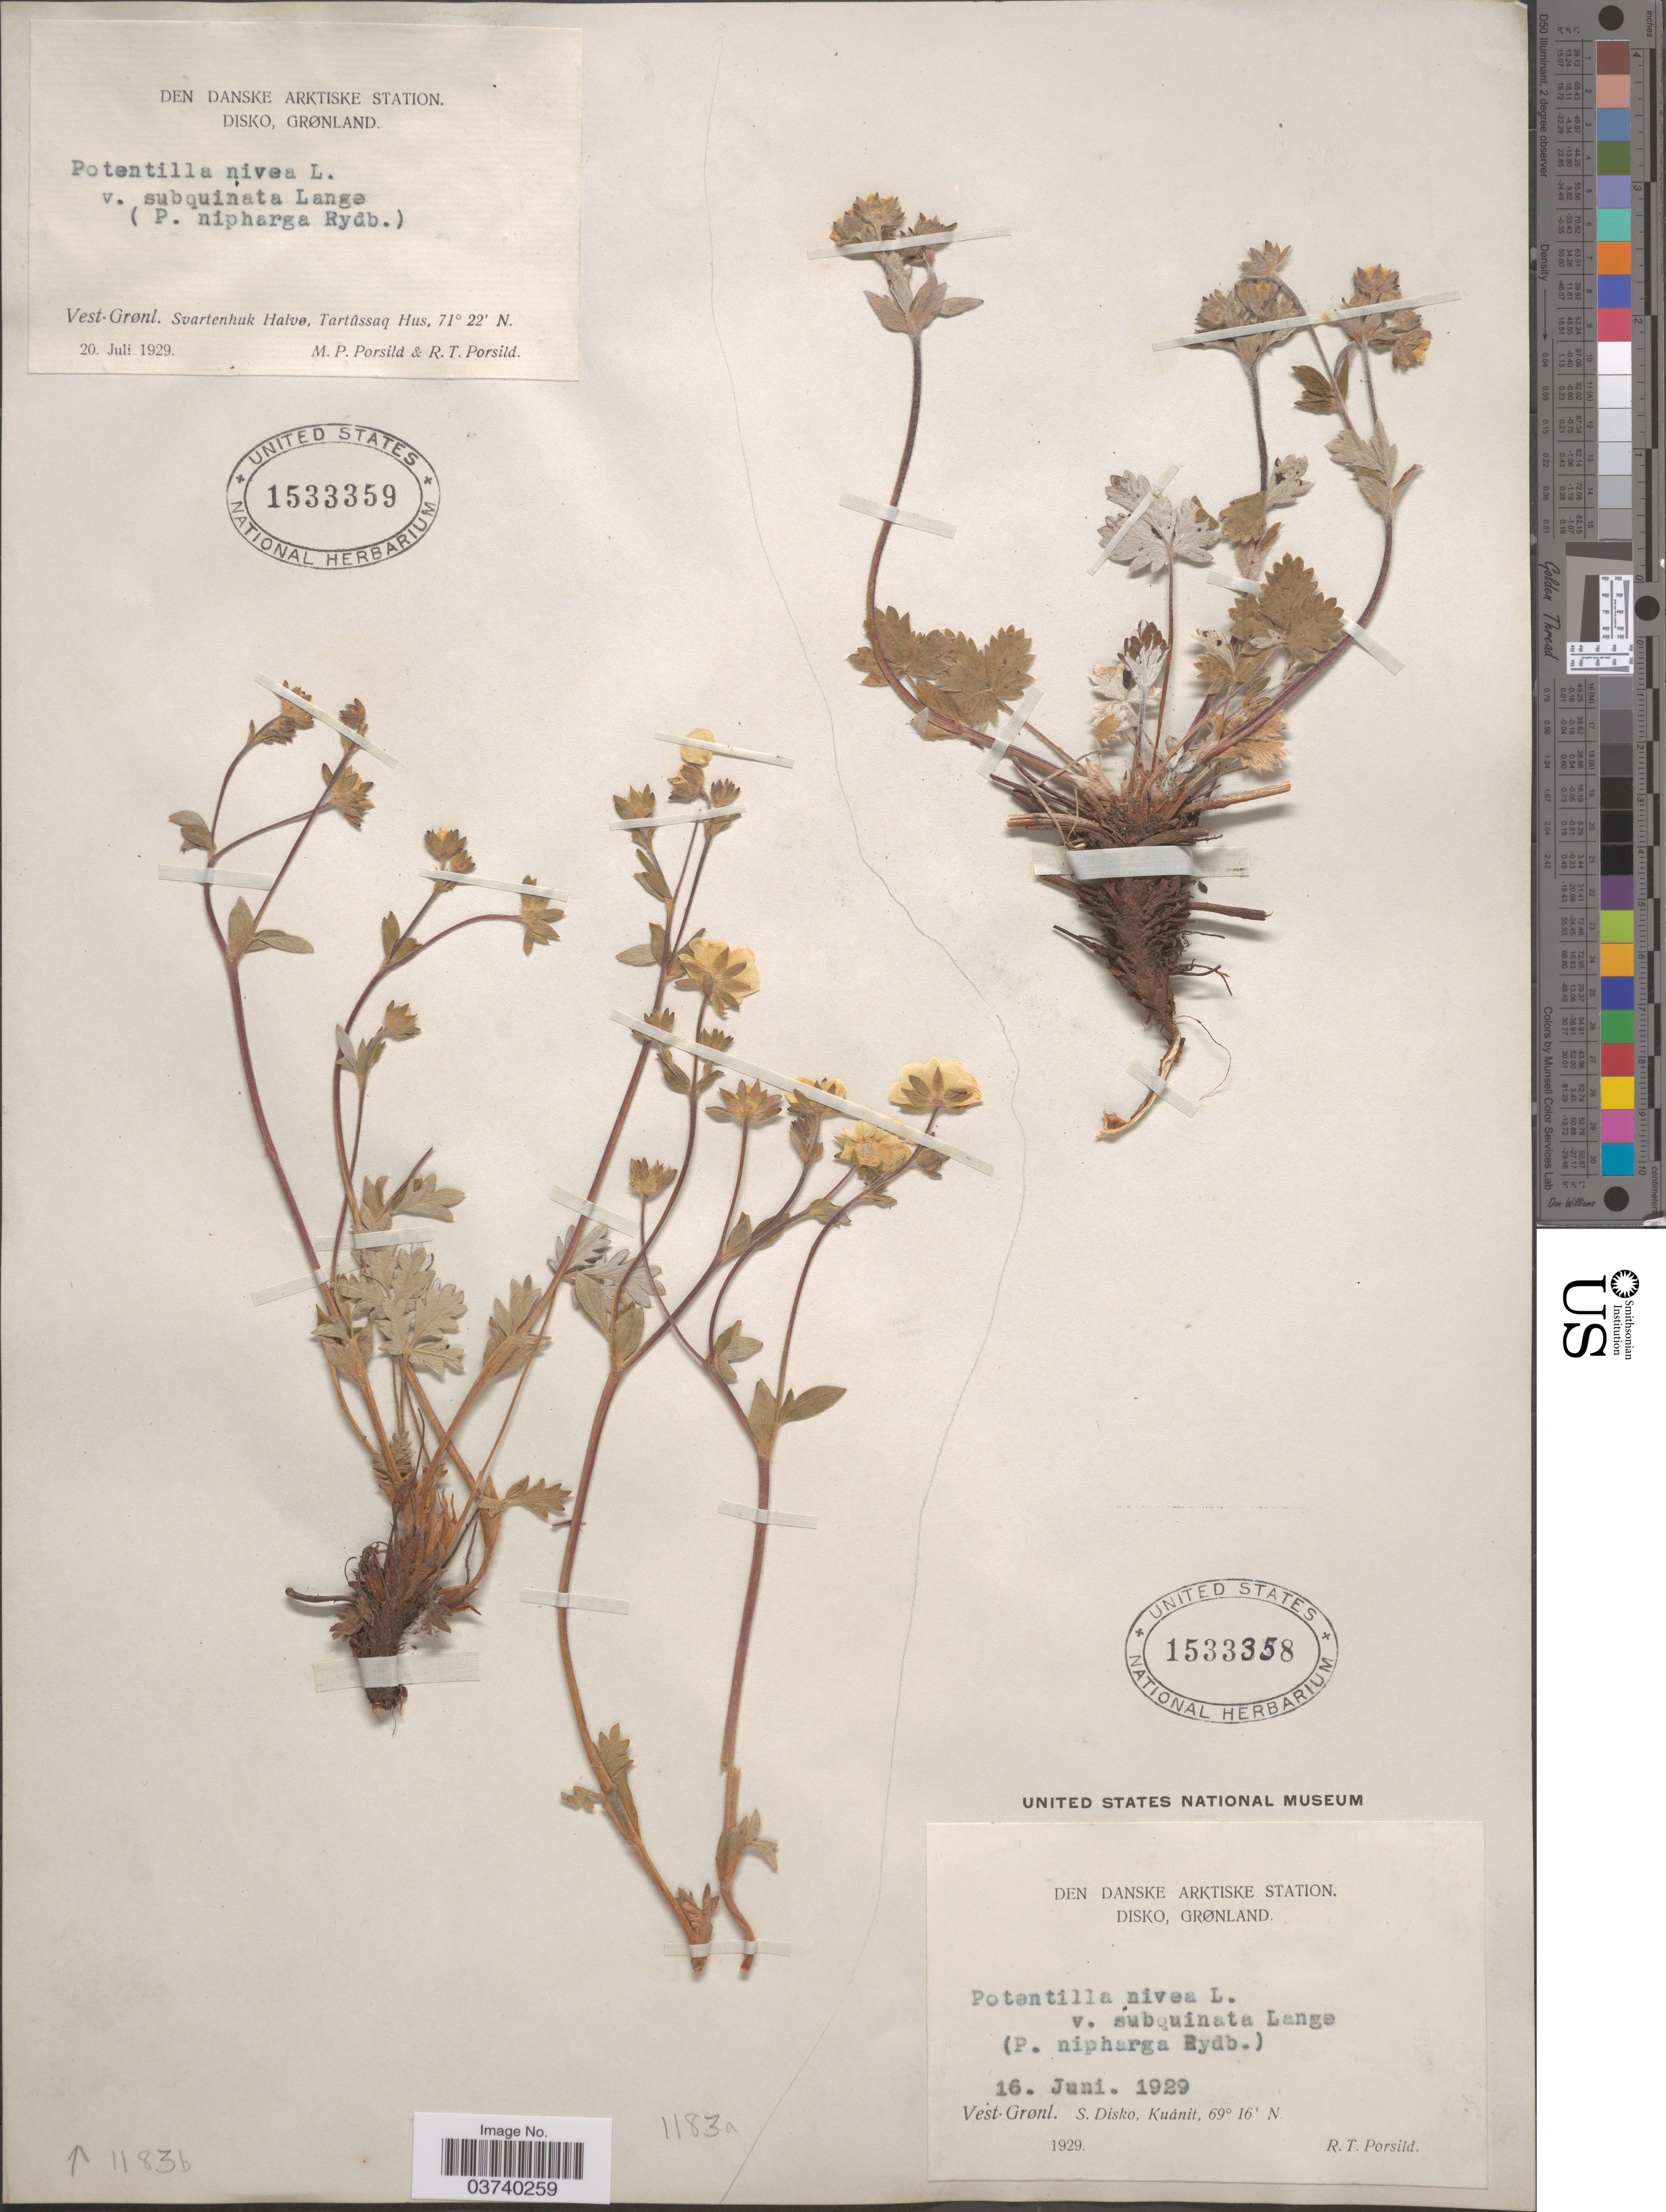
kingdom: Plantae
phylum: Tracheophyta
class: Magnoliopsida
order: Rosales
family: Rosaceae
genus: Potentilla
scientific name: Potentilla nivea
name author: L.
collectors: M. P. Porsild & R. T. Porsild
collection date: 1929-07-20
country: Greenland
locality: Den Danske Arktiske Station. Disko. Vest-Grønl. Svartenhuk Halvø, Tartûssaq Hus.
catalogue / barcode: US 1533359